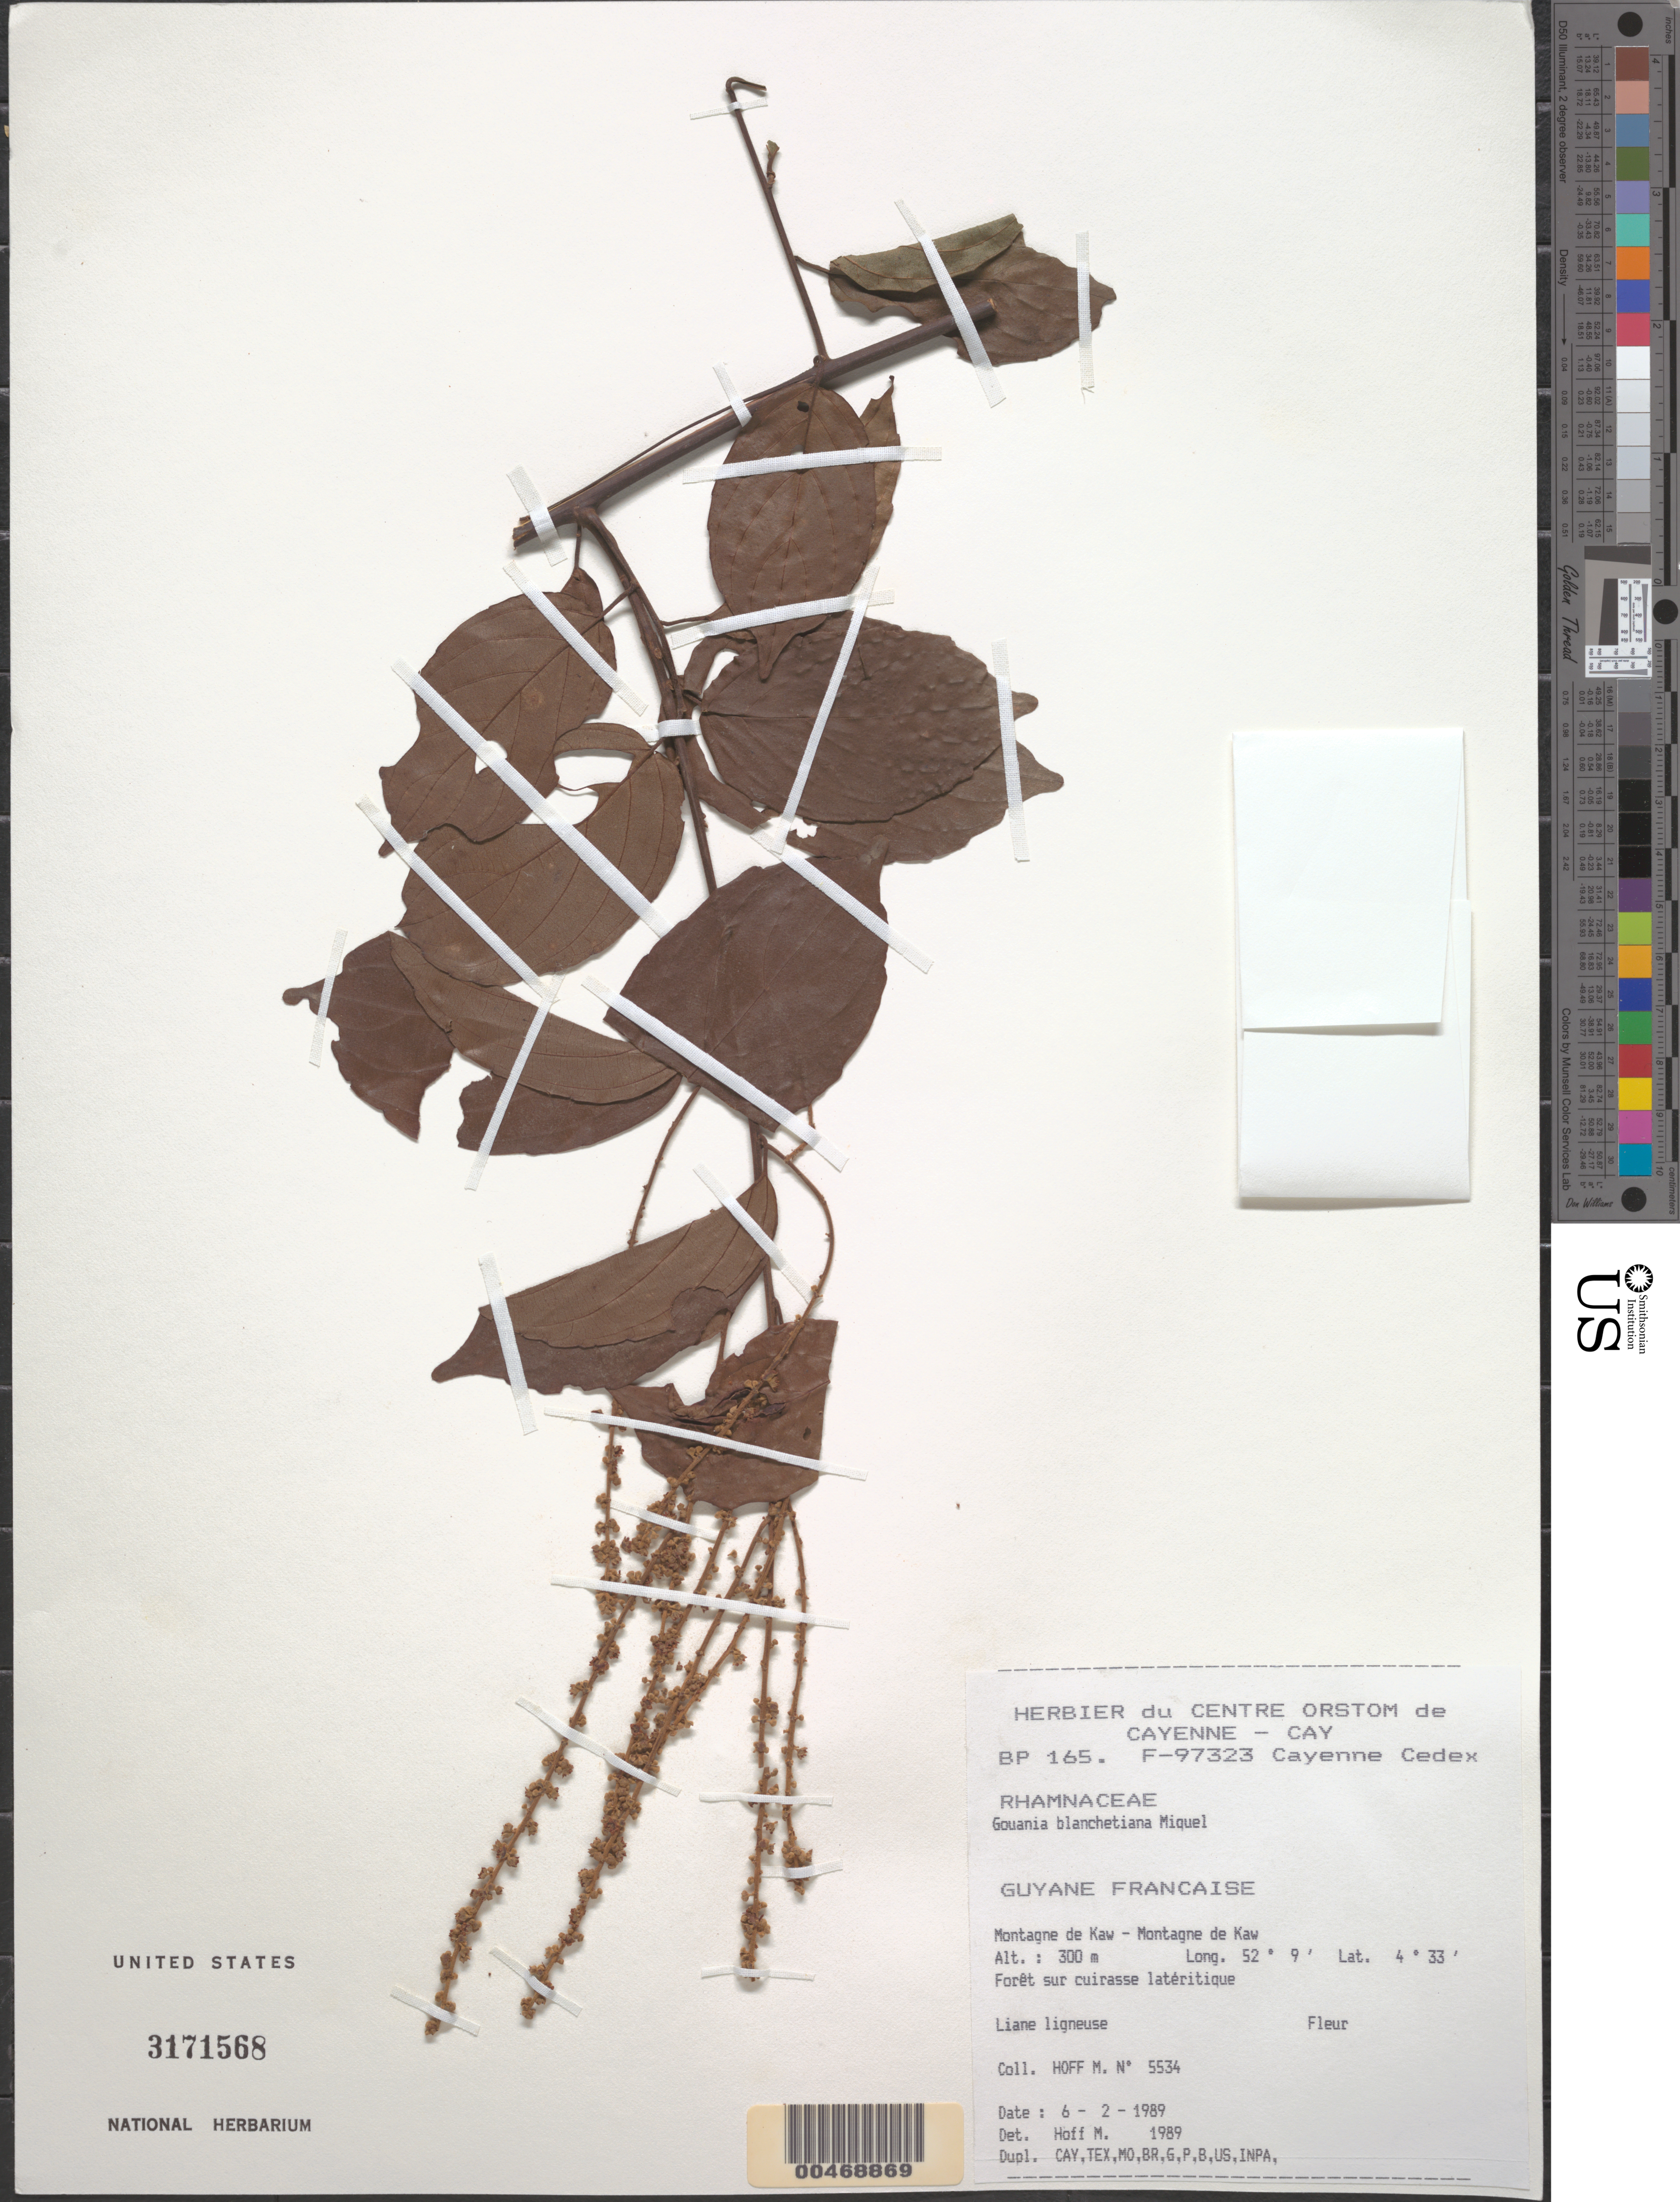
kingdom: Plantae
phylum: Tracheophyta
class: Magnoliopsida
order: Rosales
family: Rhamnaceae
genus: Gouania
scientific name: Gouania blanchetiana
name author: Miq.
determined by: Hoff, M.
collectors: M. Hoff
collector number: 5534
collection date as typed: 6-Feb-89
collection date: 1989-02-06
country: French Guiana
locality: Montagne de Kaw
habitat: Forêt sur cuirasse latéritique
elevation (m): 300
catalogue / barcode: US 3171568